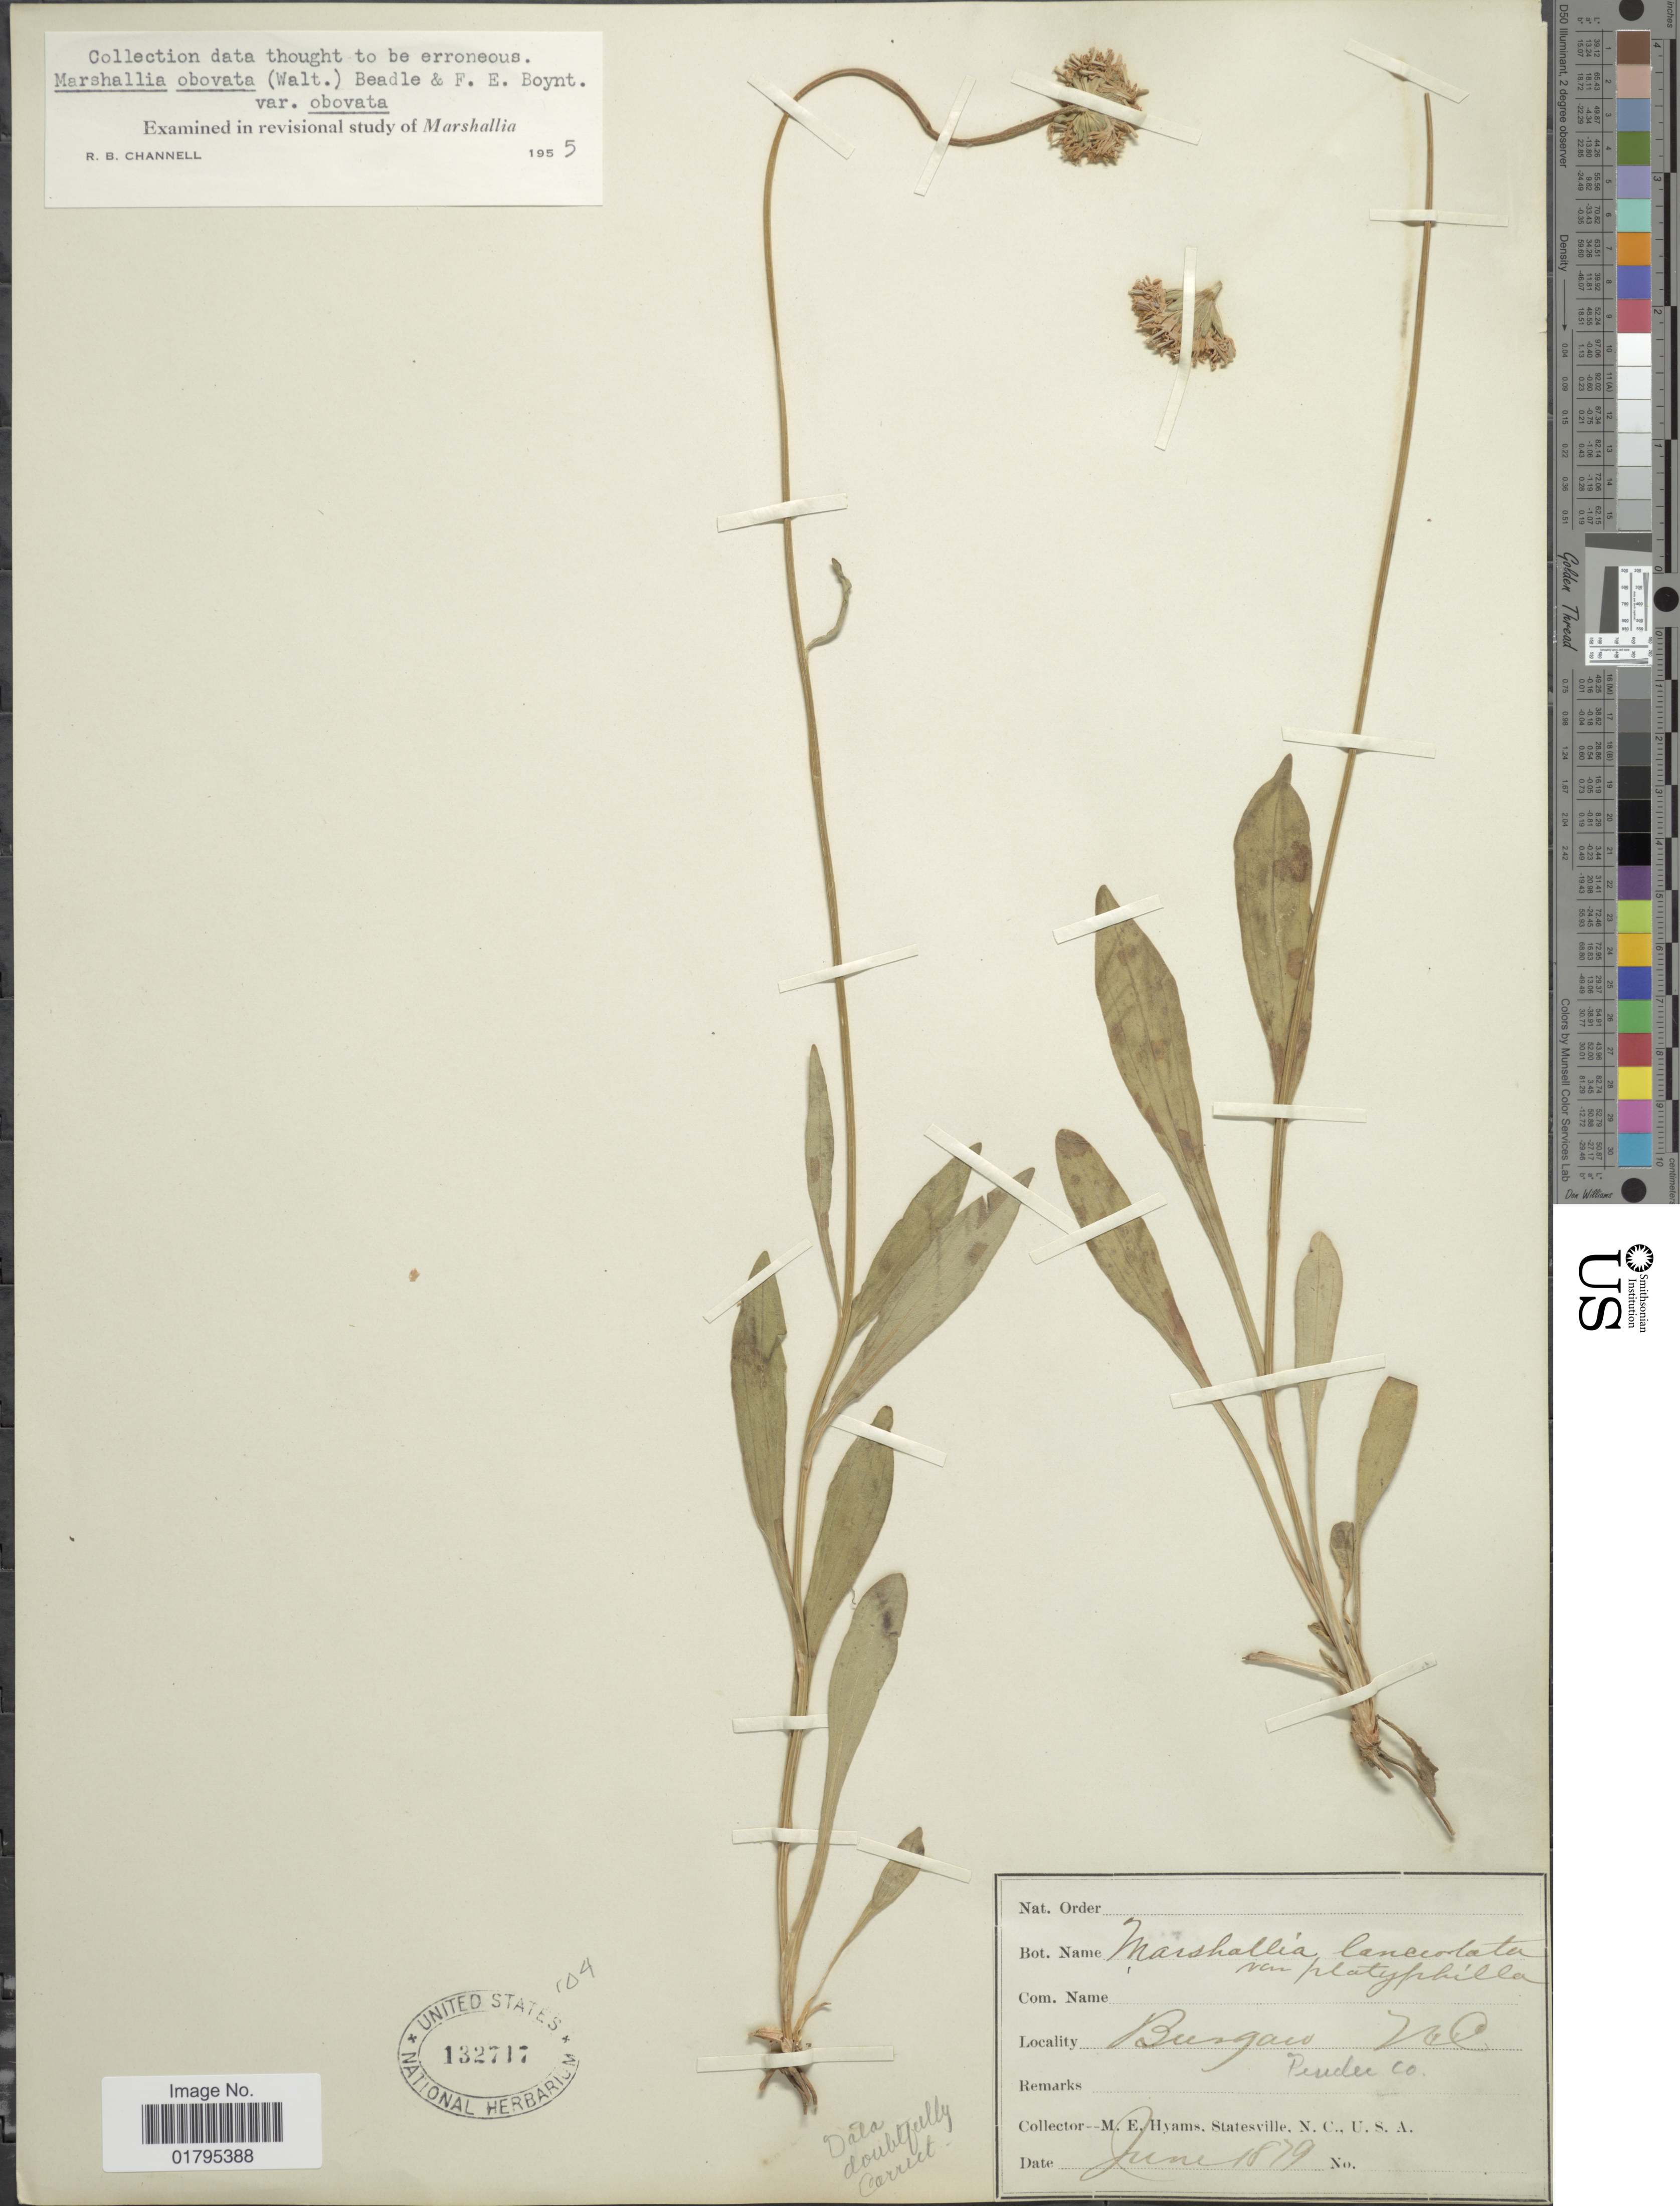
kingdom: Plantae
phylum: Tracheophyta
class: Magnoliopsida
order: Asterales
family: Asteraceae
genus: Marshallia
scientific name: Marshallia obovata var. obovata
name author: (Walter) Beadle & F.E. Boynton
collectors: M. E. Hyams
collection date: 1879-06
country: United States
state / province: North Carolina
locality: Burgaw, Pender Co.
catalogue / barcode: US 132717